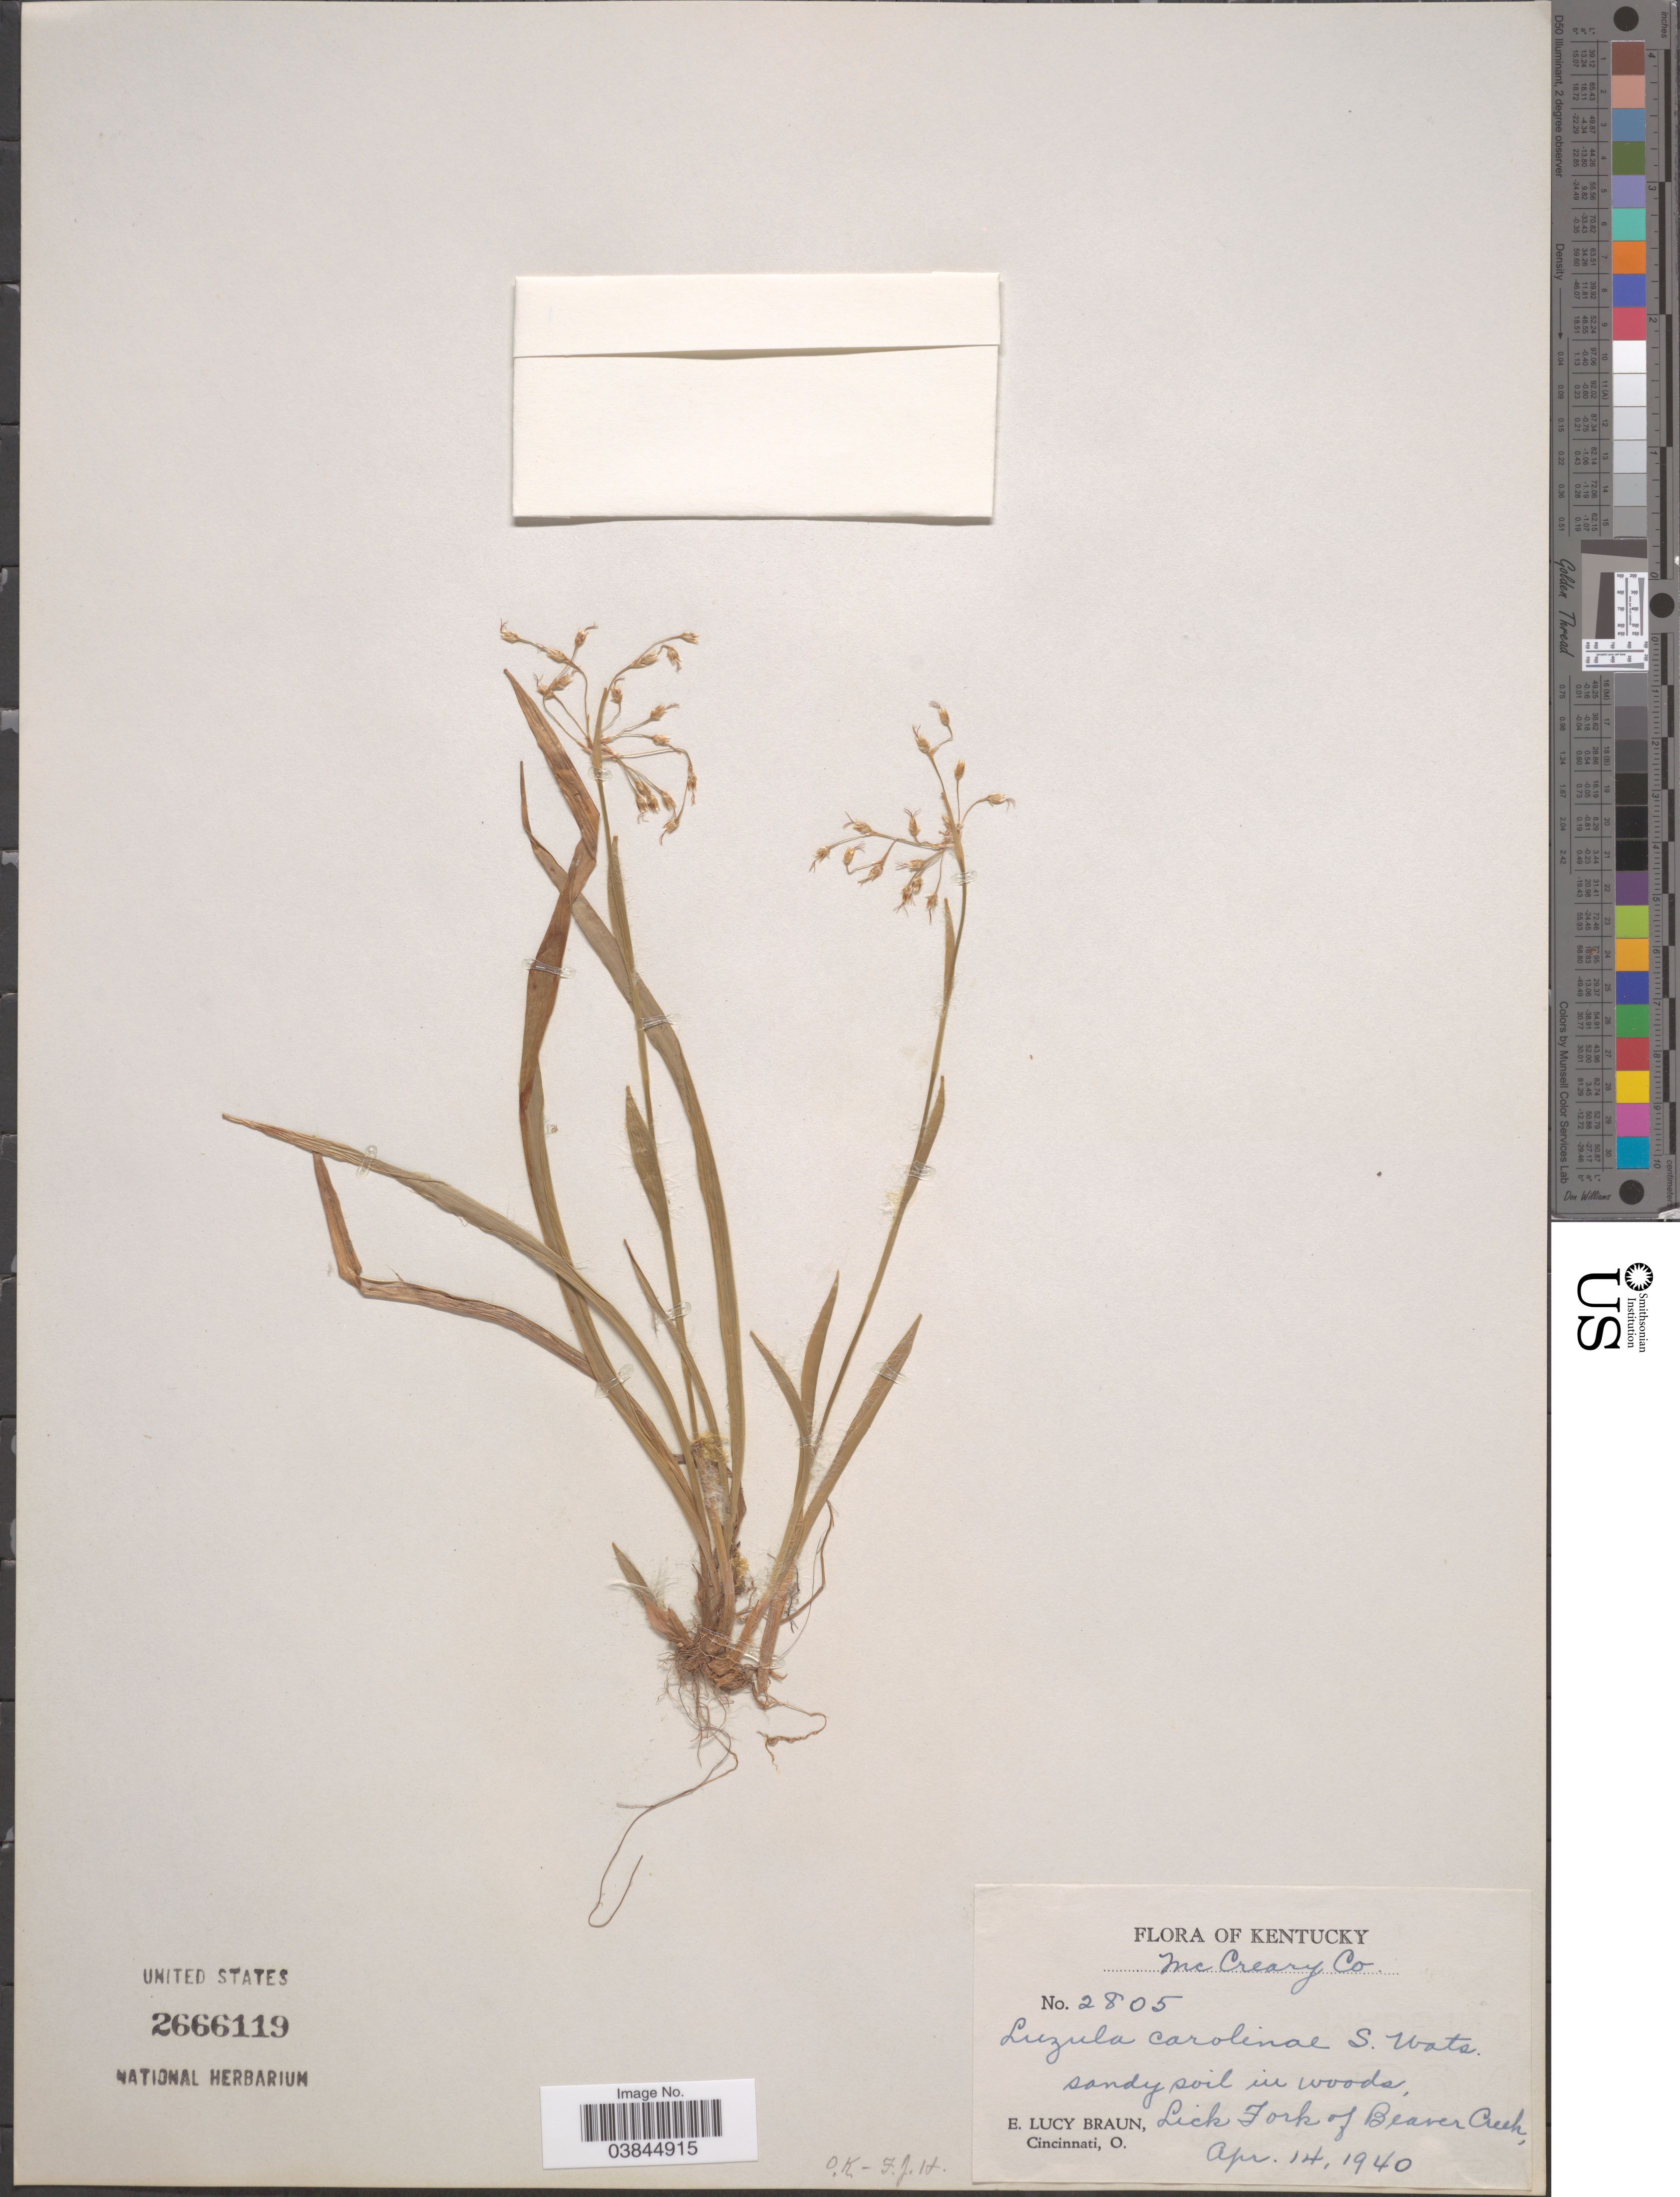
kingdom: Plantae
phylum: Tracheophyta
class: Liliopsida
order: Poales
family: Juncaceae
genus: Luzula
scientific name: Luzula acuminata var. carolinae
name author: (S. Watson) Fernald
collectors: E. L. Braun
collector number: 2805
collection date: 1940-04-14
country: United States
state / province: Kentucky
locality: McCreary Co. Lick Fork of Beaver Creek.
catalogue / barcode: US 2666119